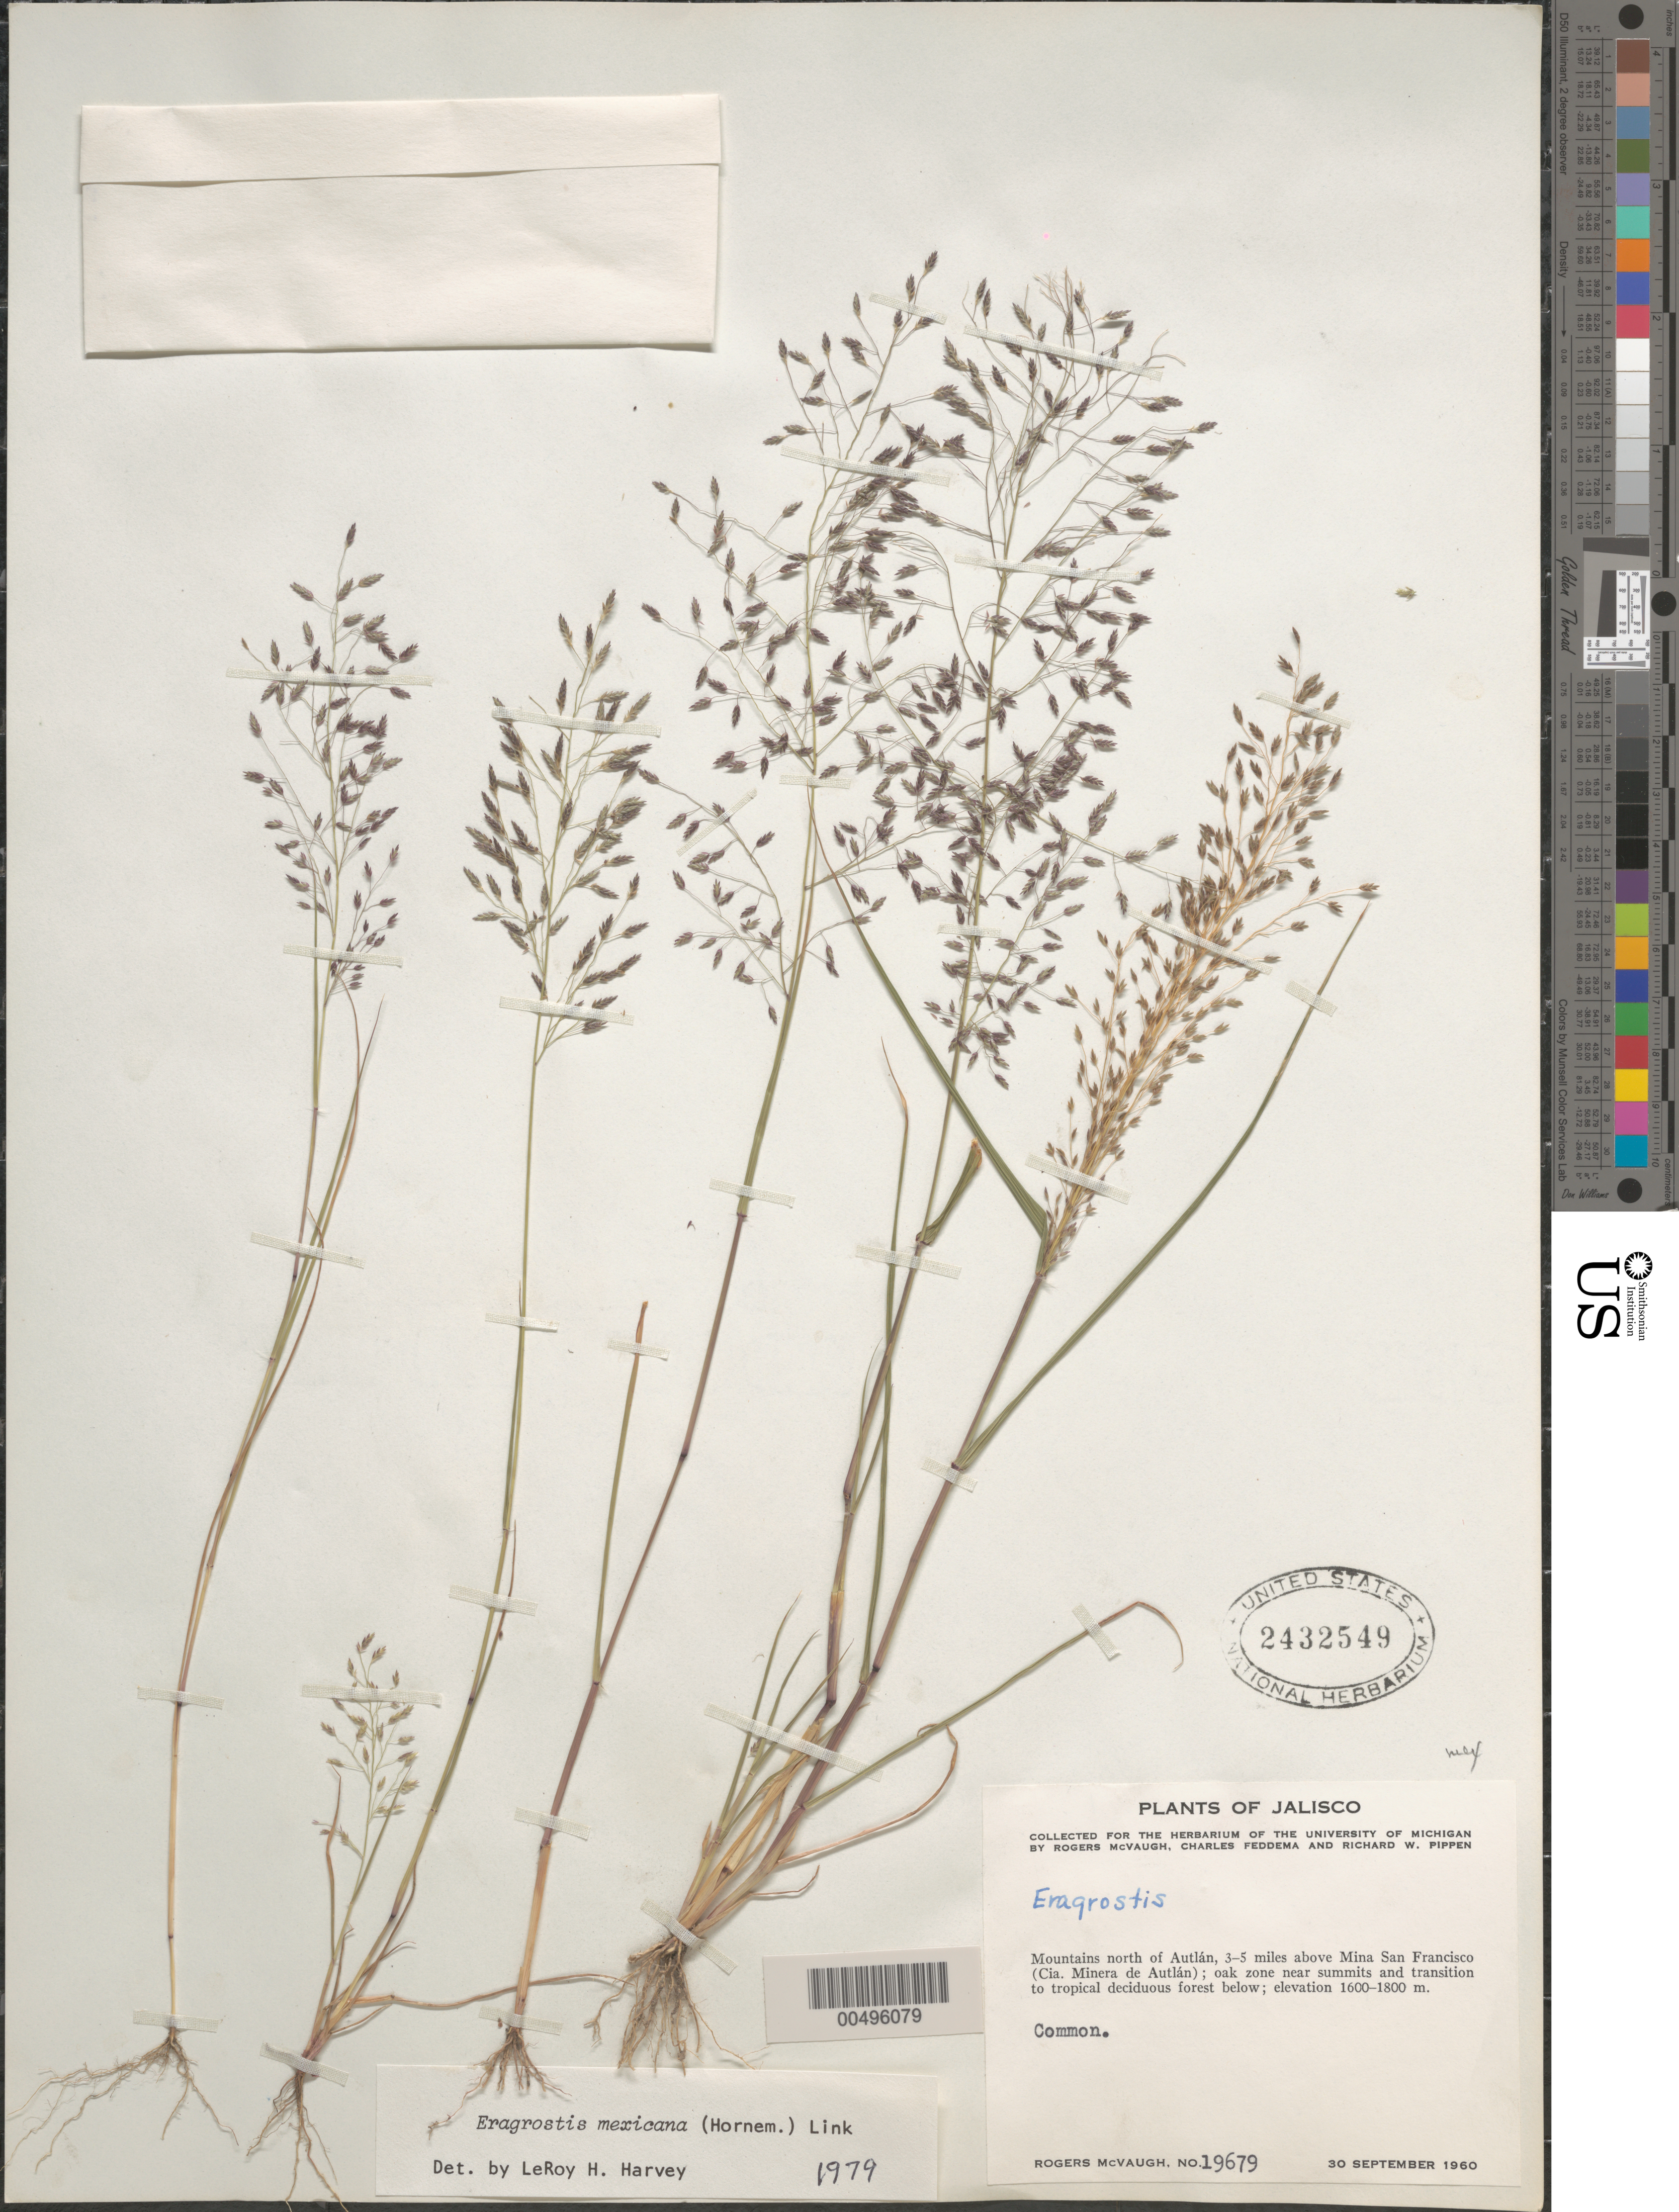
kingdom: Plantae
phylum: Tracheophyta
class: Liliopsida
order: Poales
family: Poaceae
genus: Eragrostis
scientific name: Eragrostis mexicana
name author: (Hornem.) Link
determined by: Harvey, L. H.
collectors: R. McVaugh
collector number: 19679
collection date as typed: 30 Sep 1960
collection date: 1960-09-30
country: Mexico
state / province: Jalisco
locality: Mtns N of Autlán, 3-5 mi above Mina San Francisco (Cia Minera de Autlán)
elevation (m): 1600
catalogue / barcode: US 2432549